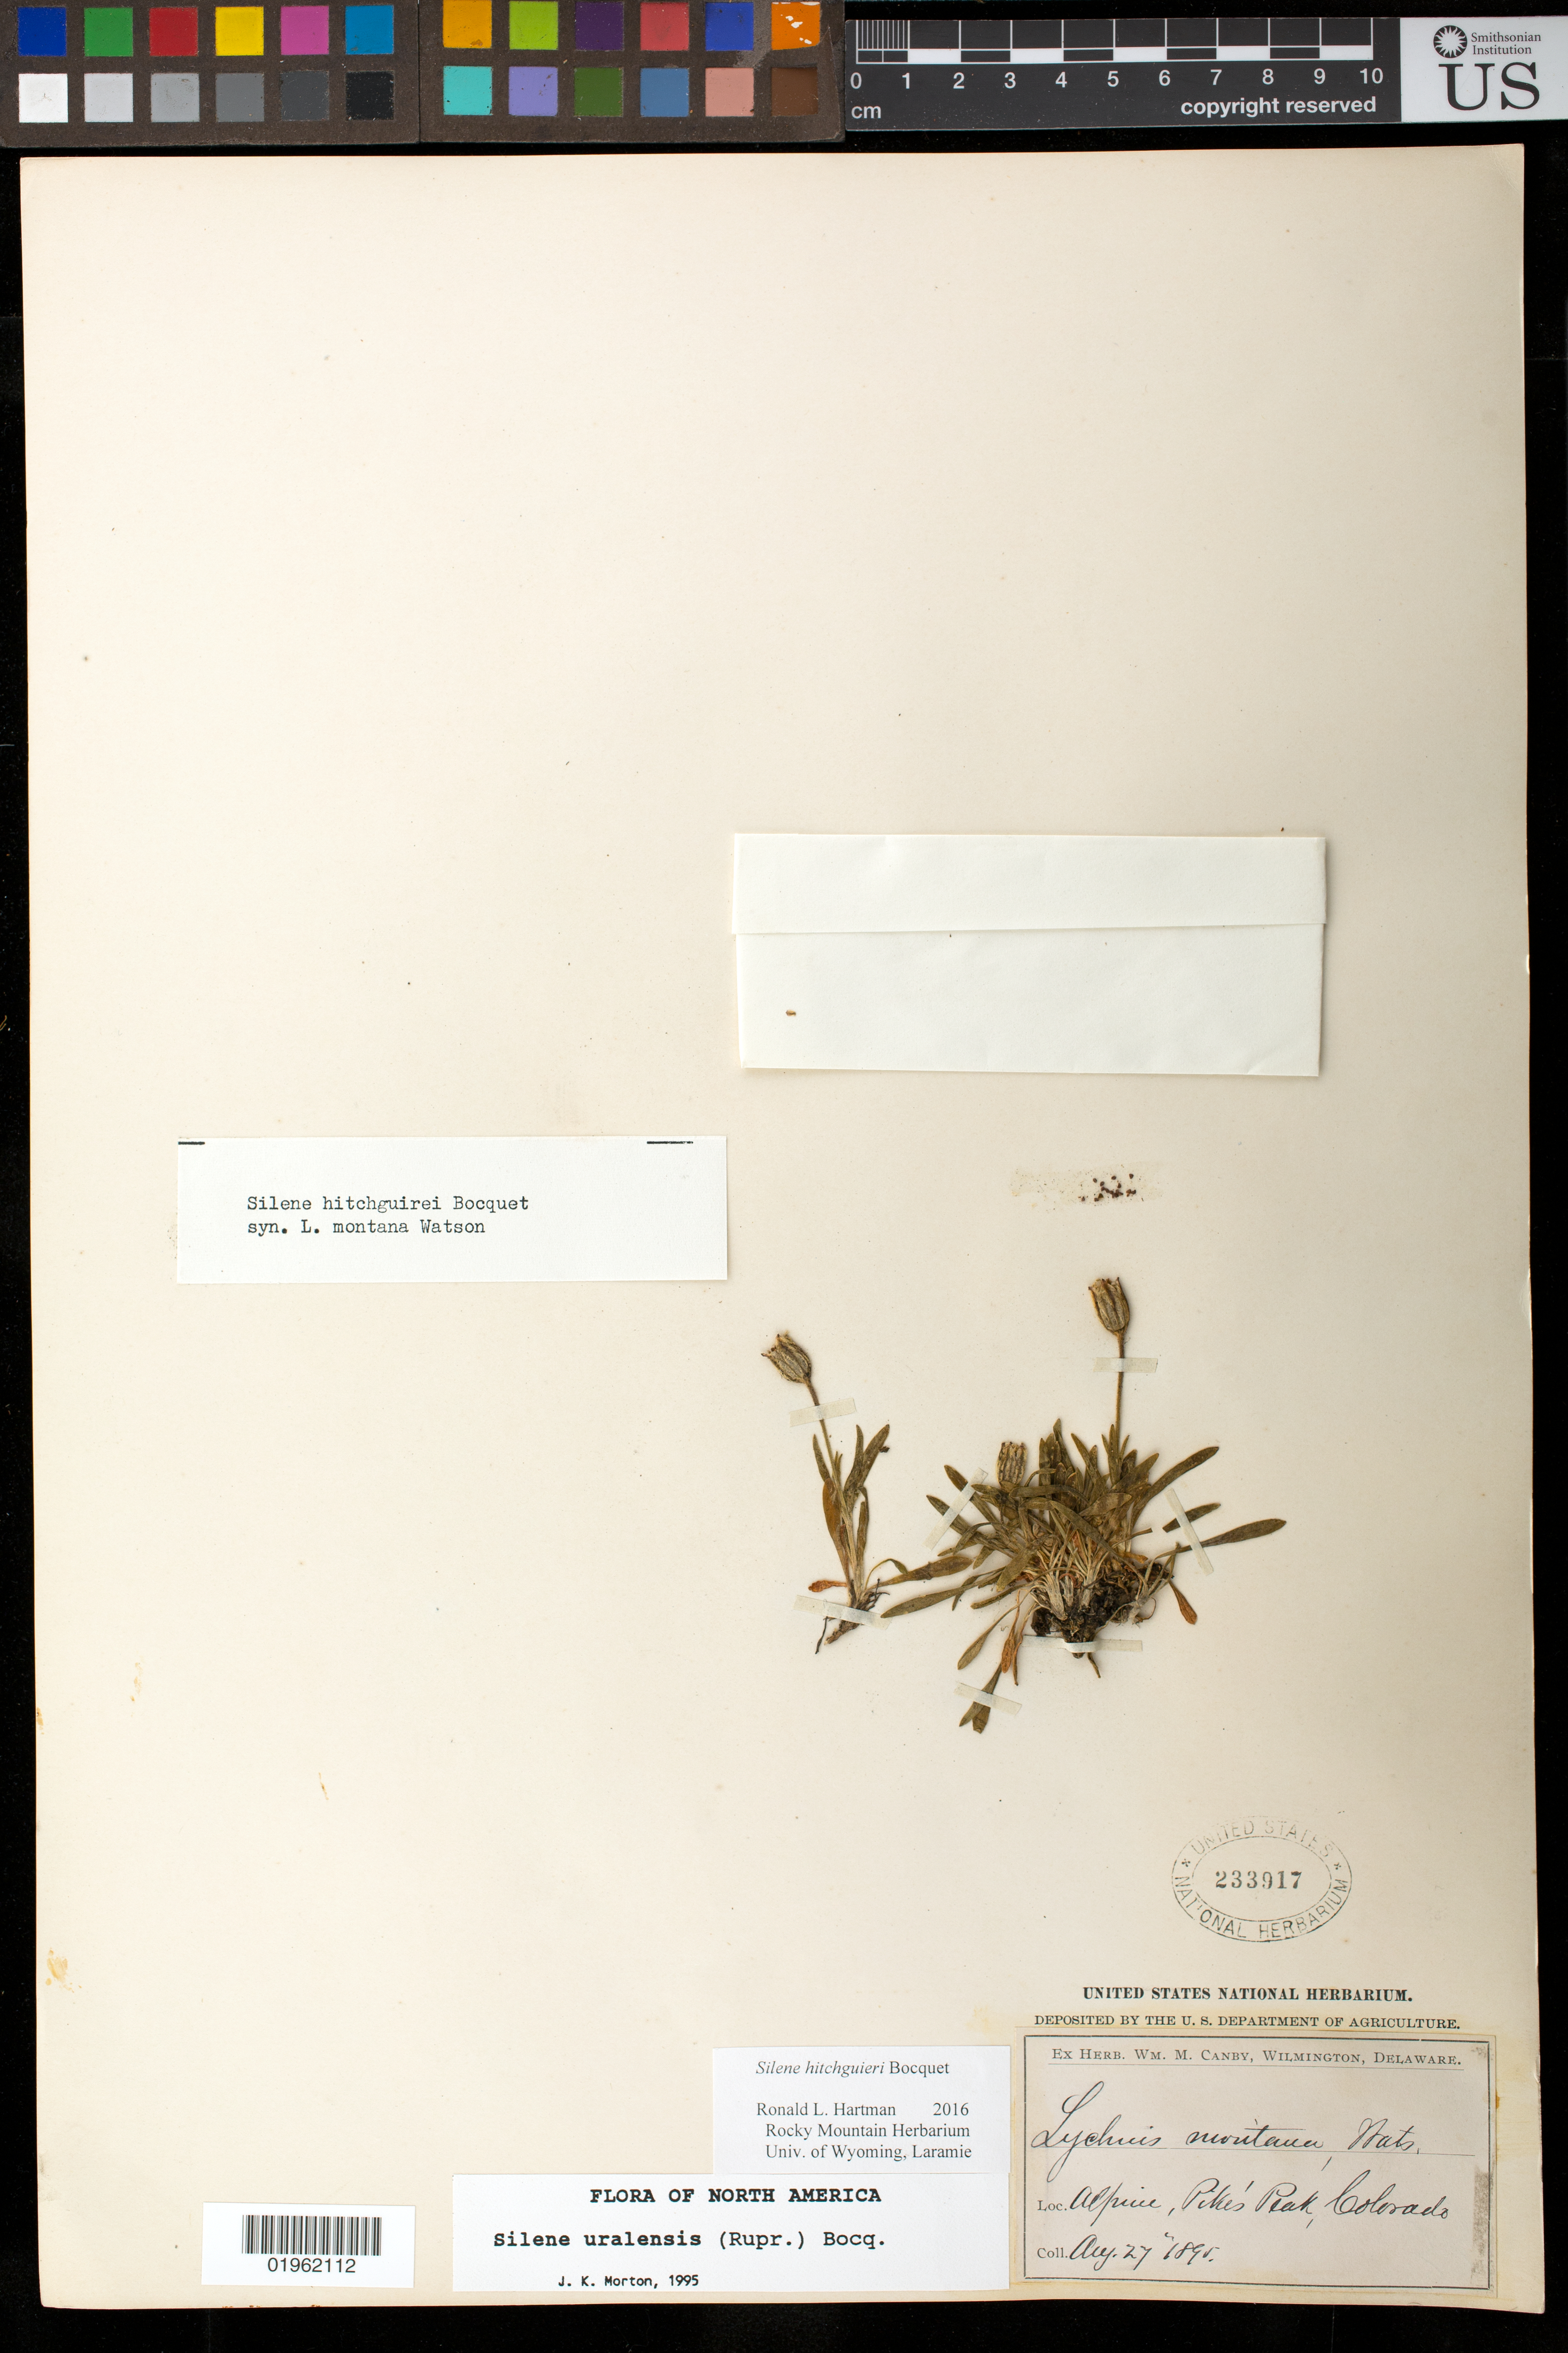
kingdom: Plantae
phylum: Tracheophyta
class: Magnoliopsida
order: Caryophyllales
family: Caryophyllaceae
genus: Silene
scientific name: Silene hitchguirei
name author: Bocquet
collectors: W. M. Canby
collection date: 1895-08-27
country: United States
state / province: Colorado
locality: Alpine, Pike's Peak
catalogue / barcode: US 233917